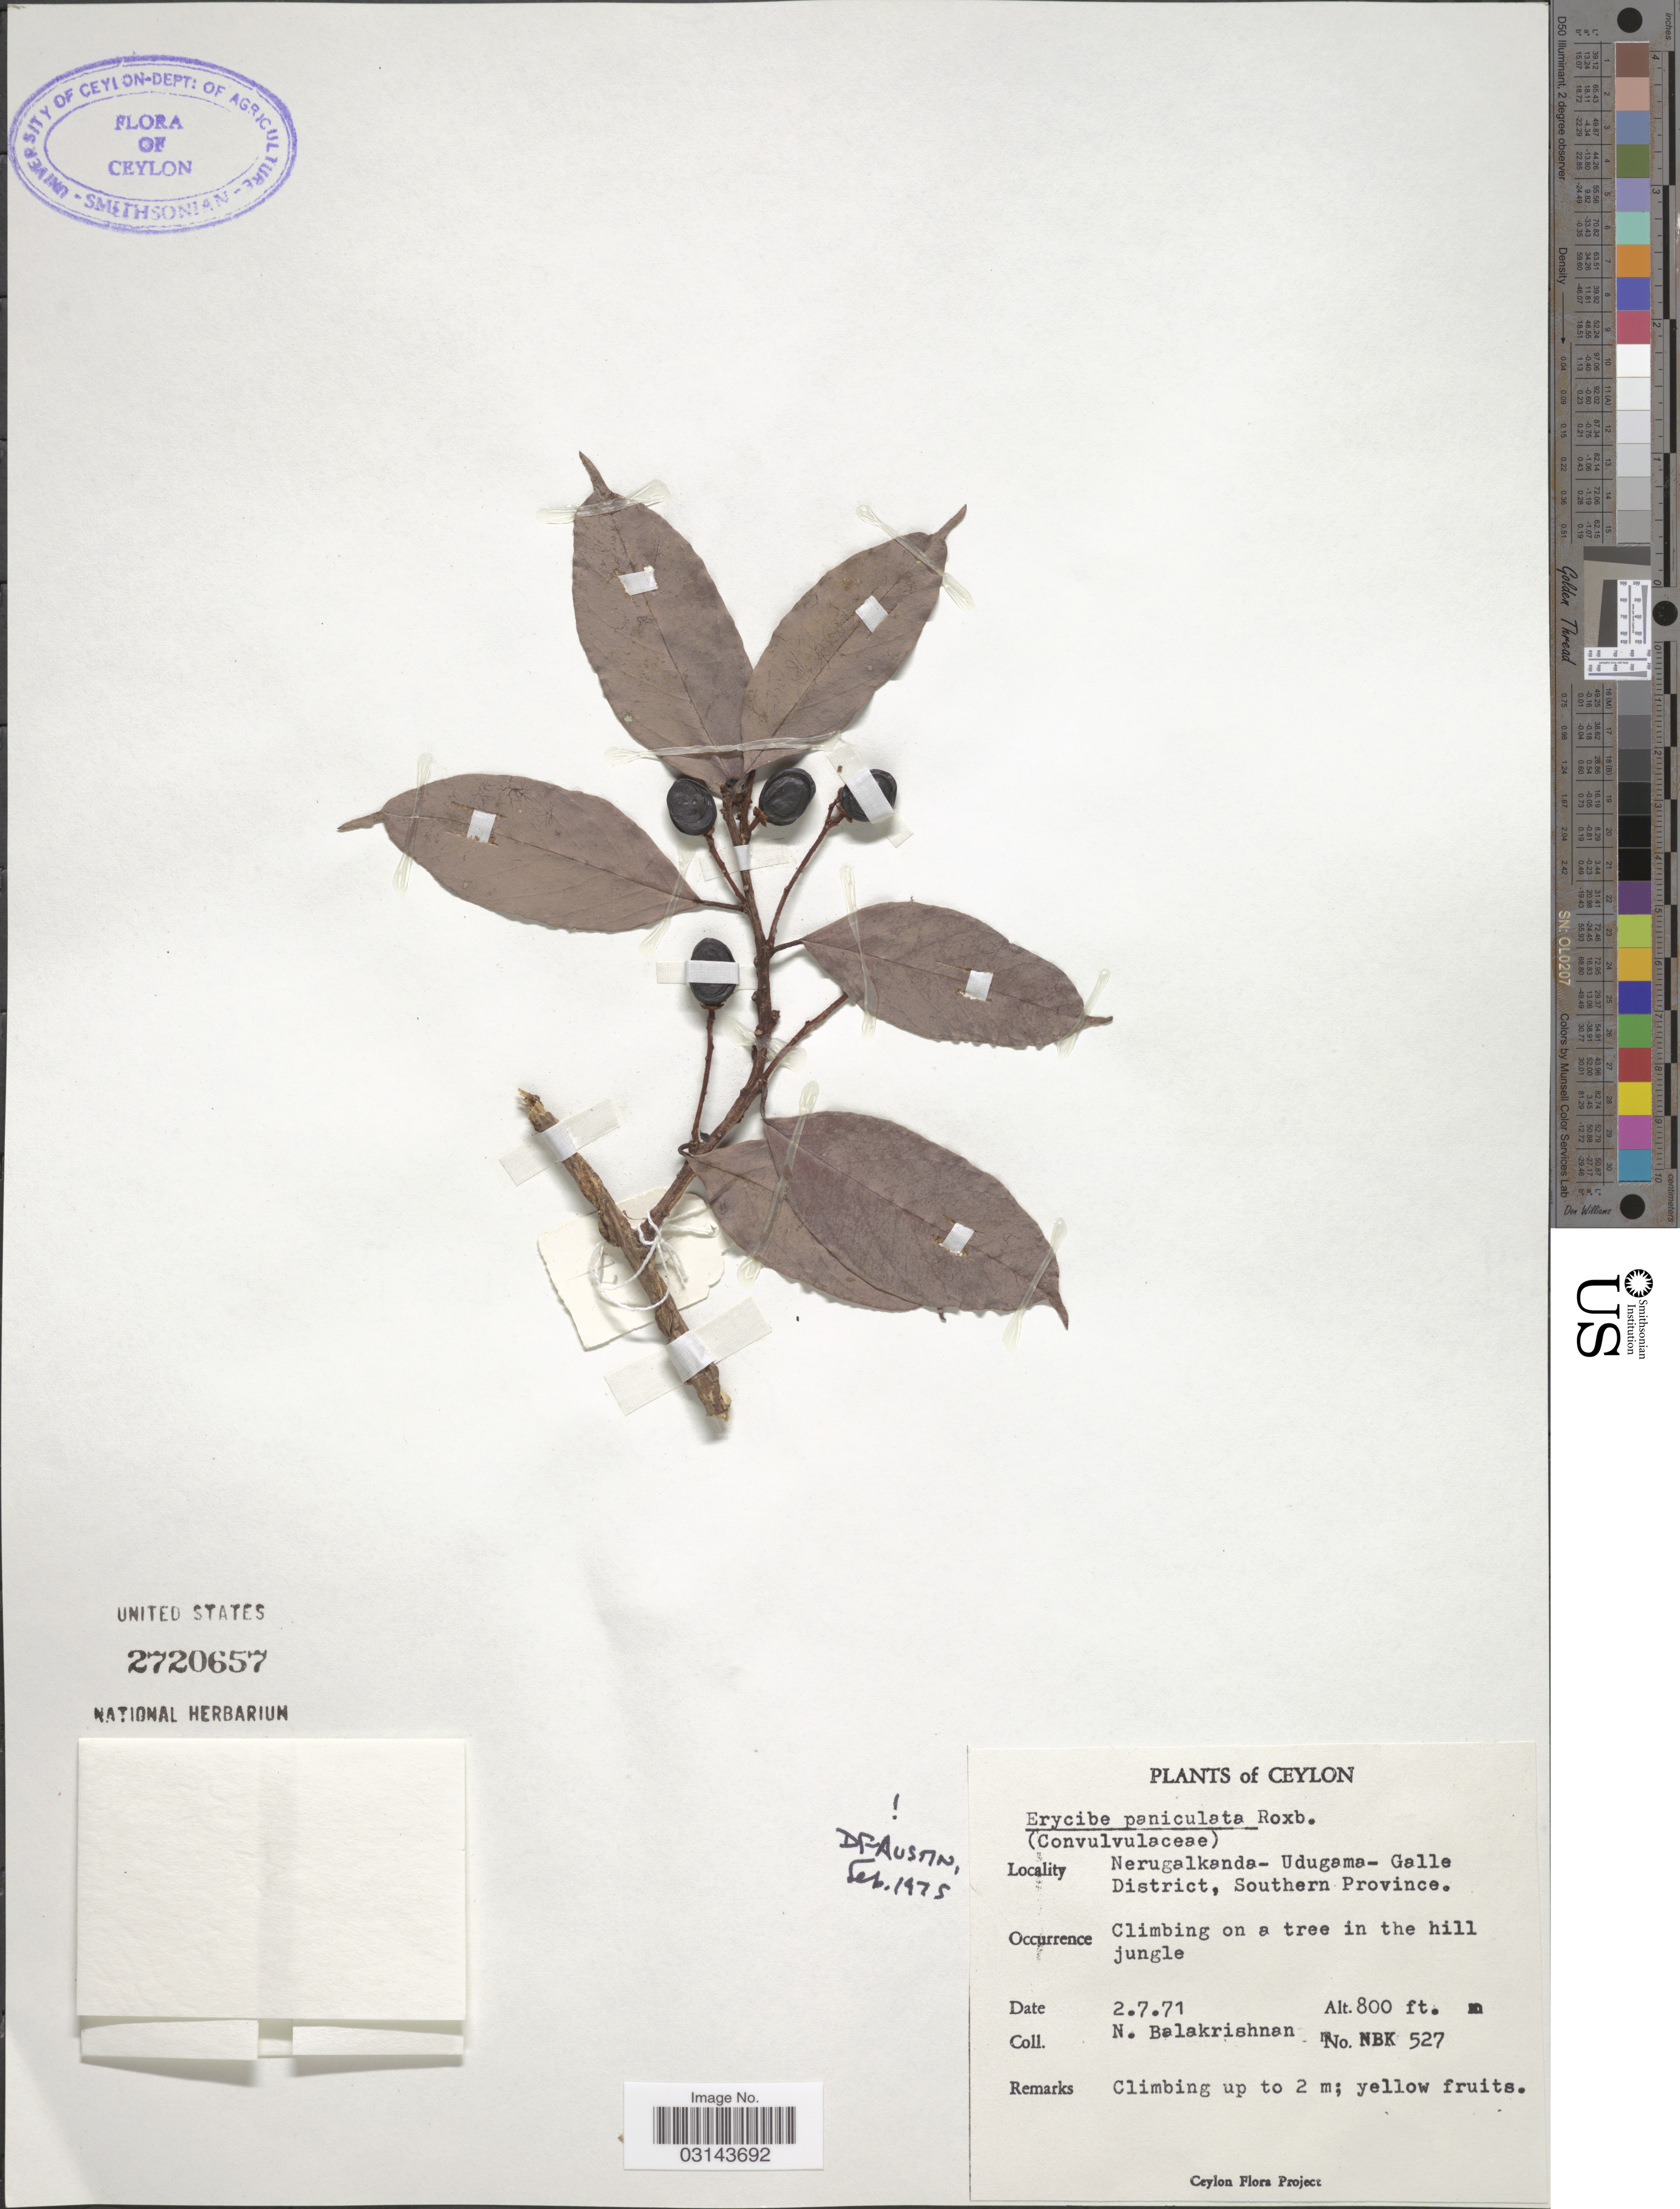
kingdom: Plantae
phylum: Tracheophyta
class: Magnoliopsida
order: Solanales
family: Convolvulaceae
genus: Erycibe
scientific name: Erycibe paniculata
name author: Roxb.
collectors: N. Balakrishnan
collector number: NBK 527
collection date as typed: Transcribed d/m/y: 2/7/71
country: Sri Lanka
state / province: Southern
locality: Ceylon. Nerugalkanda - Udugama - Galle District, Southern Province.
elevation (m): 244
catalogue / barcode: US 2720657